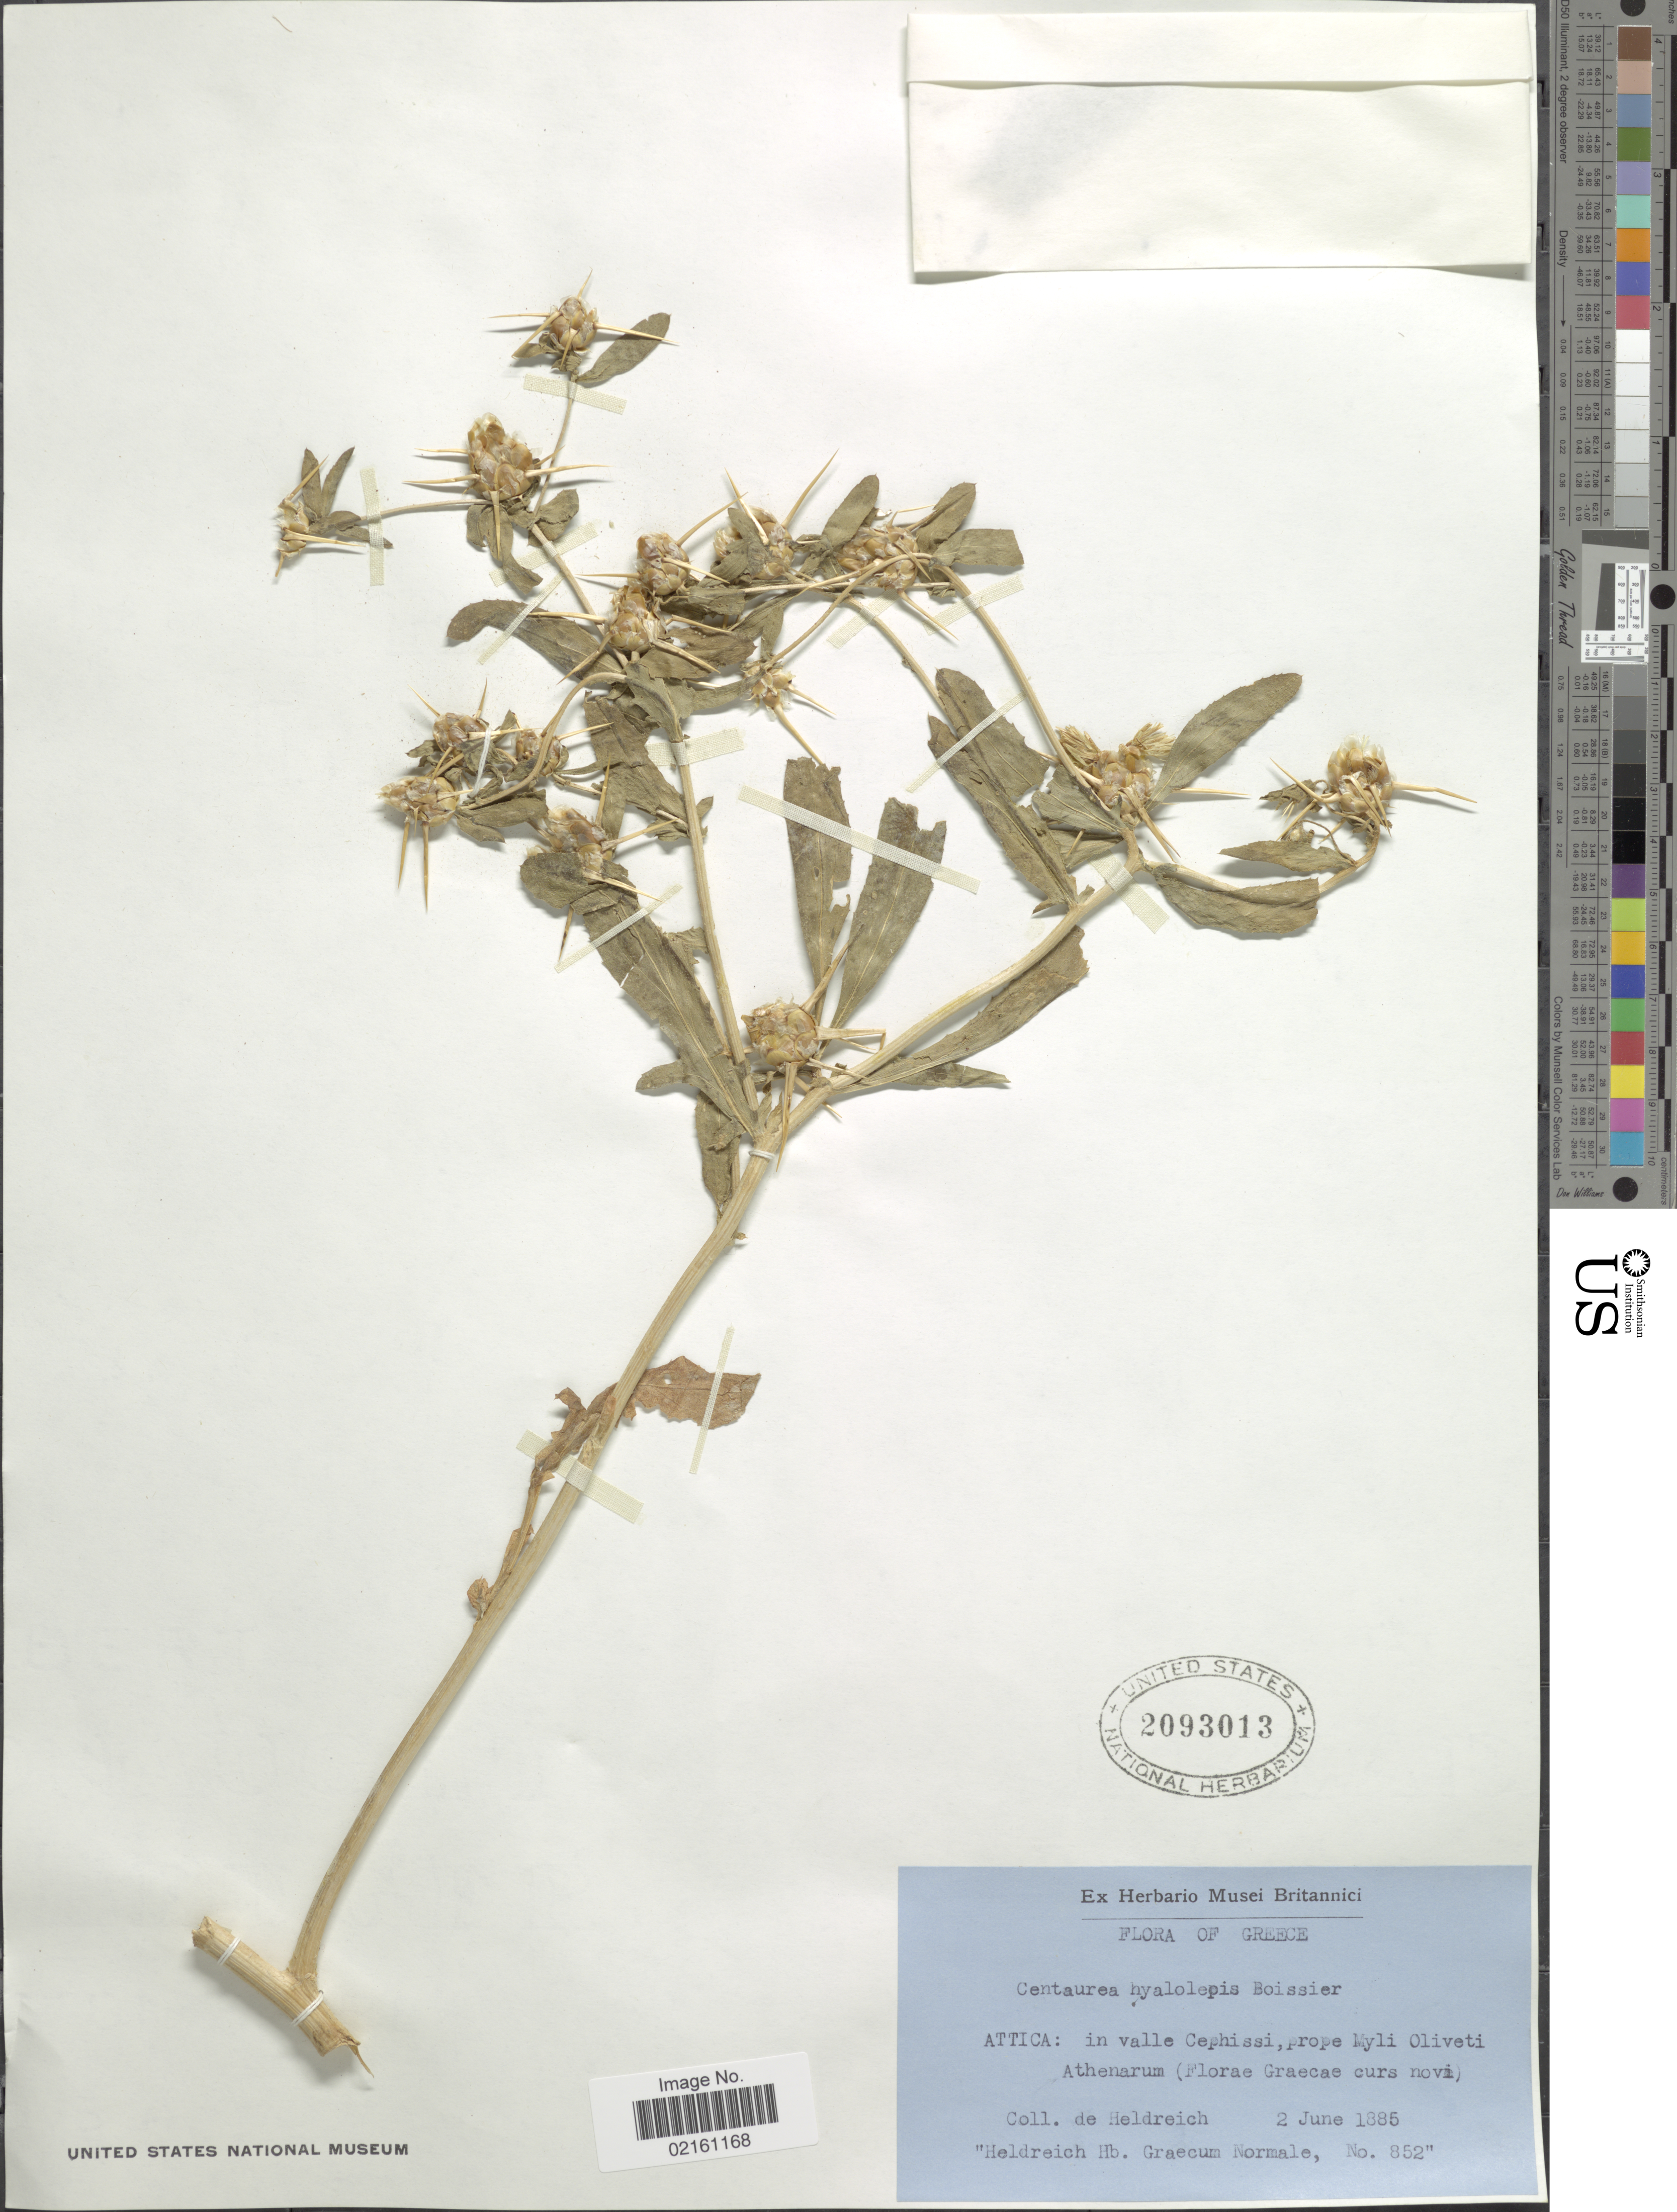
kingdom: Plantae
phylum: Tracheophyta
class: Magnoliopsida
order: Asterales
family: Asteraceae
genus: Centaurea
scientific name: Centaurea hyalolepis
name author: Boiss.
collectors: -. De Heldreich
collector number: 852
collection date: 1885-06-02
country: Greece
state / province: Attica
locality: Attica, in valle Cephissi, prope Myli Oliveti Athenarum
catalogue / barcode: US 2093013